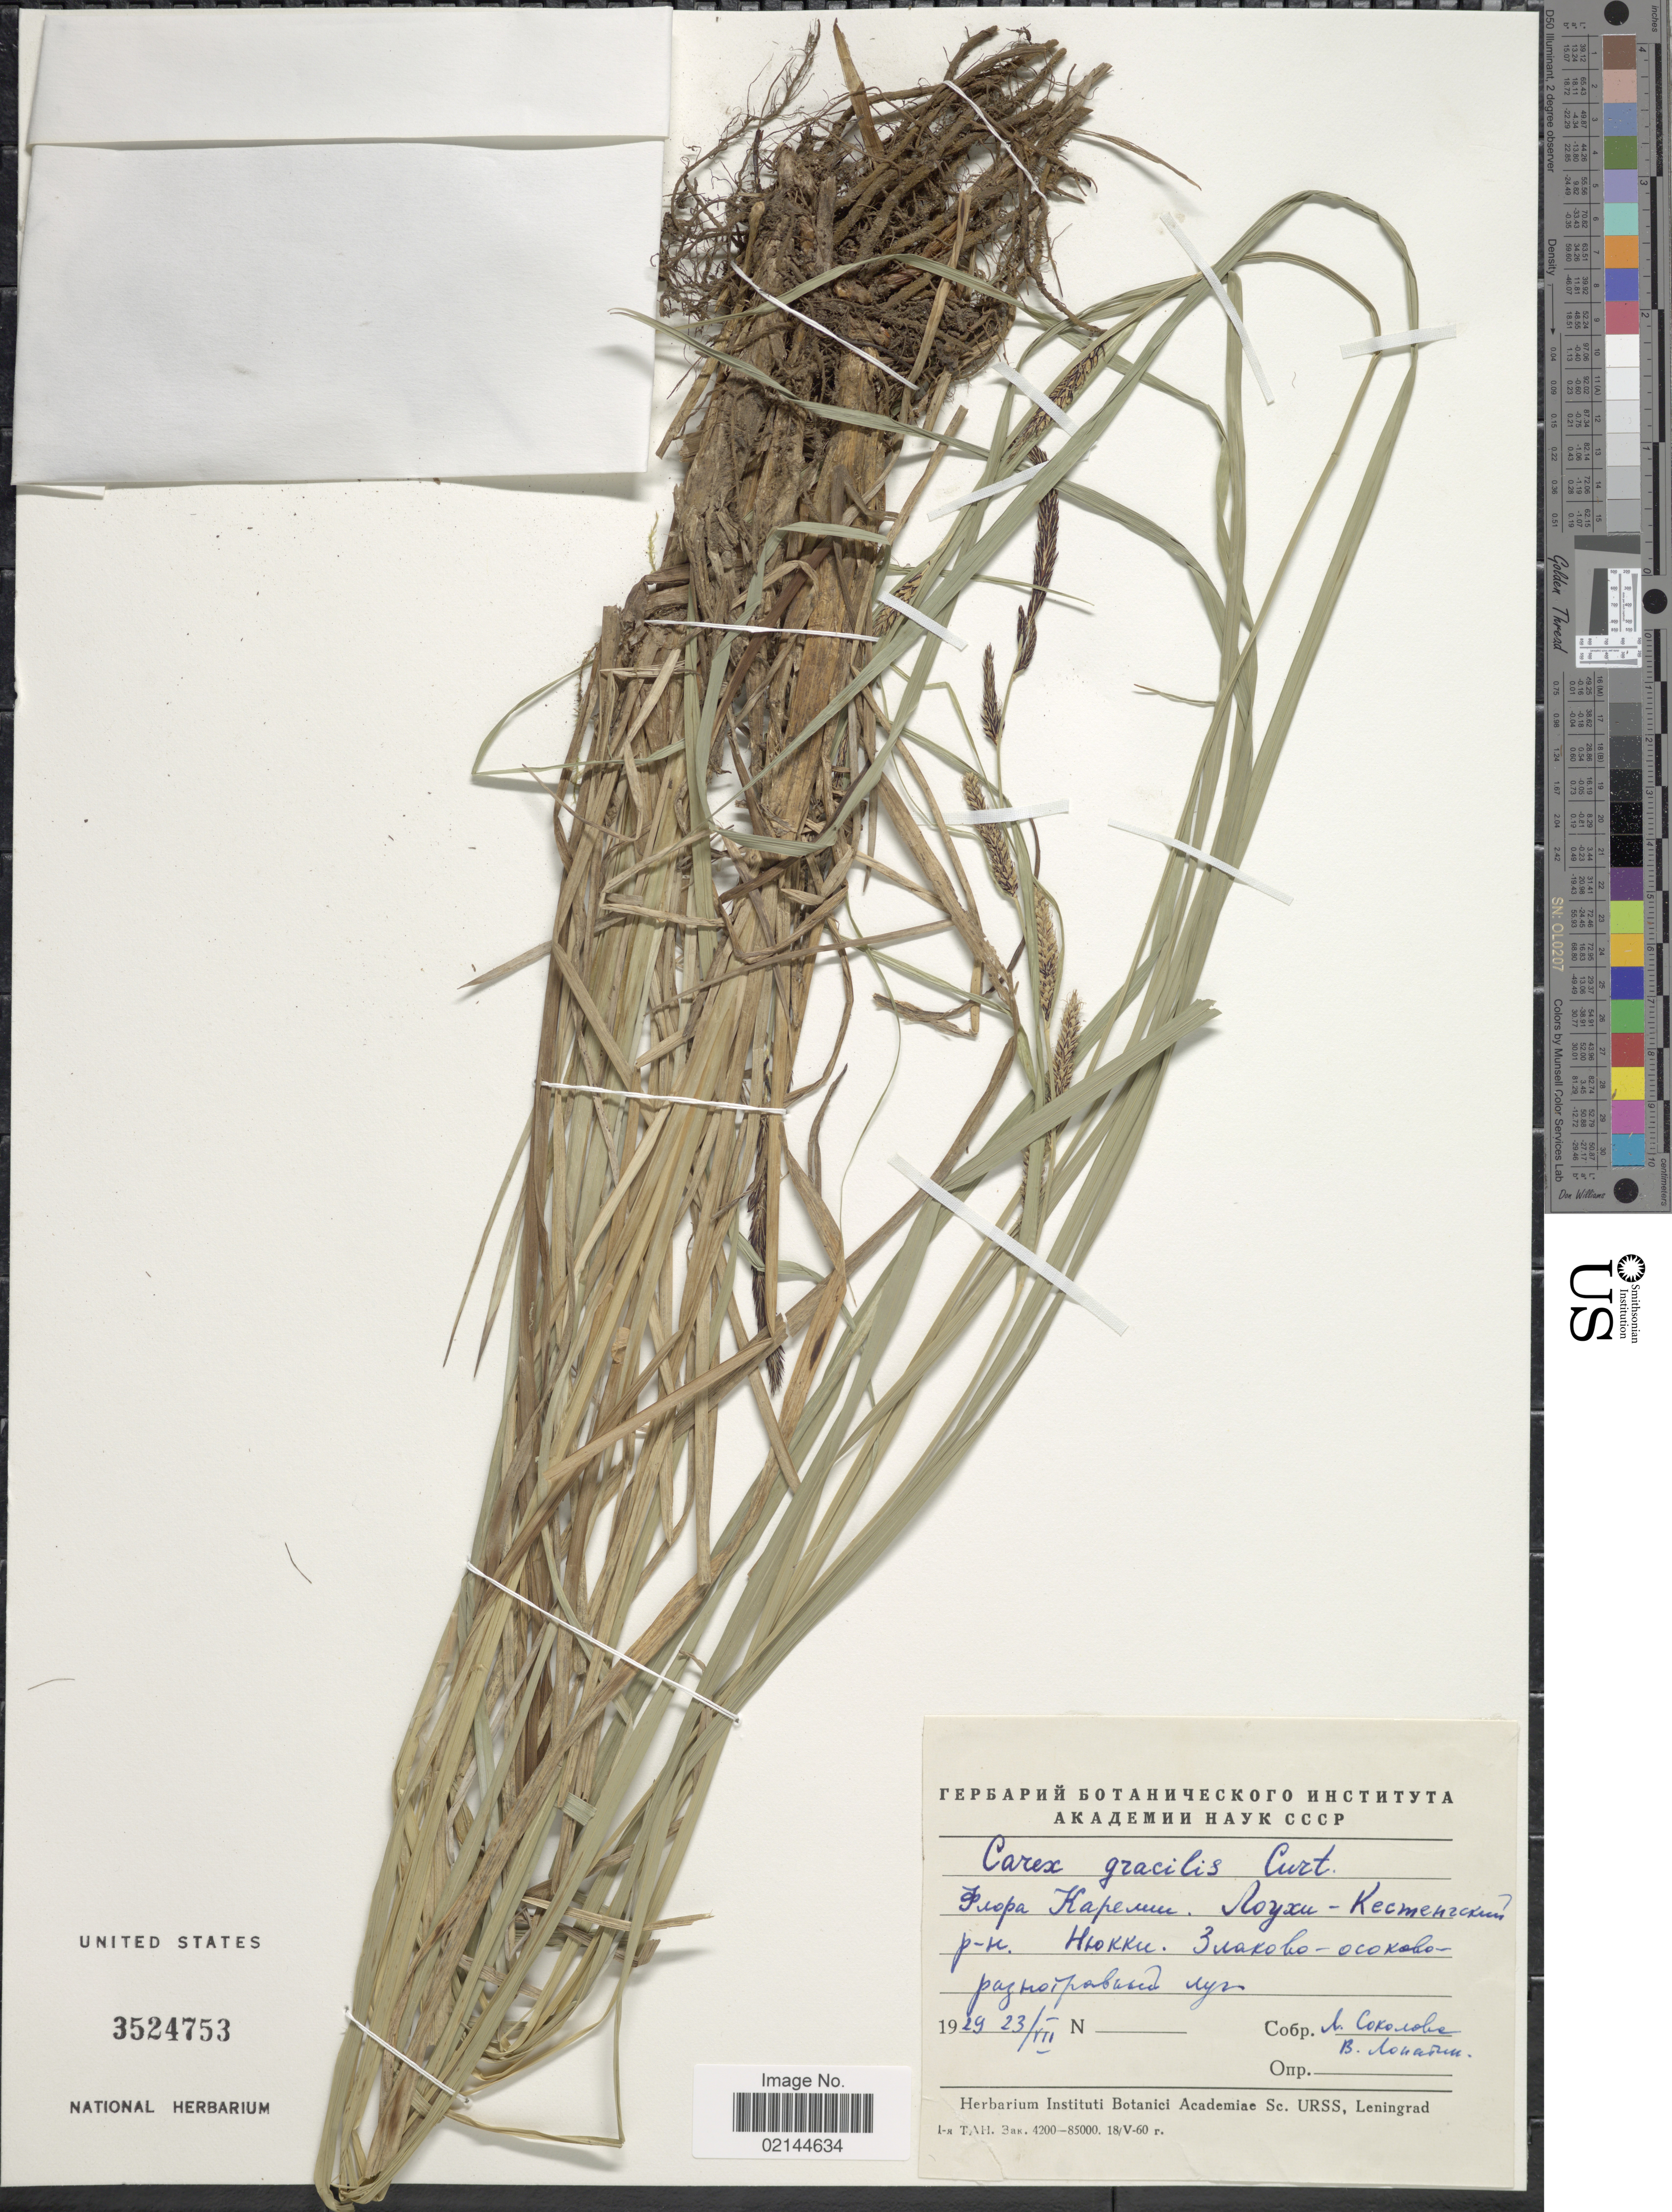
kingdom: Plantae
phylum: Tracheophyta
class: Liliopsida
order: Poales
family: Cyperaceae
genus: Carex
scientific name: Carex acuta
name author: L.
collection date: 1929-07-23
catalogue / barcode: US 3524753